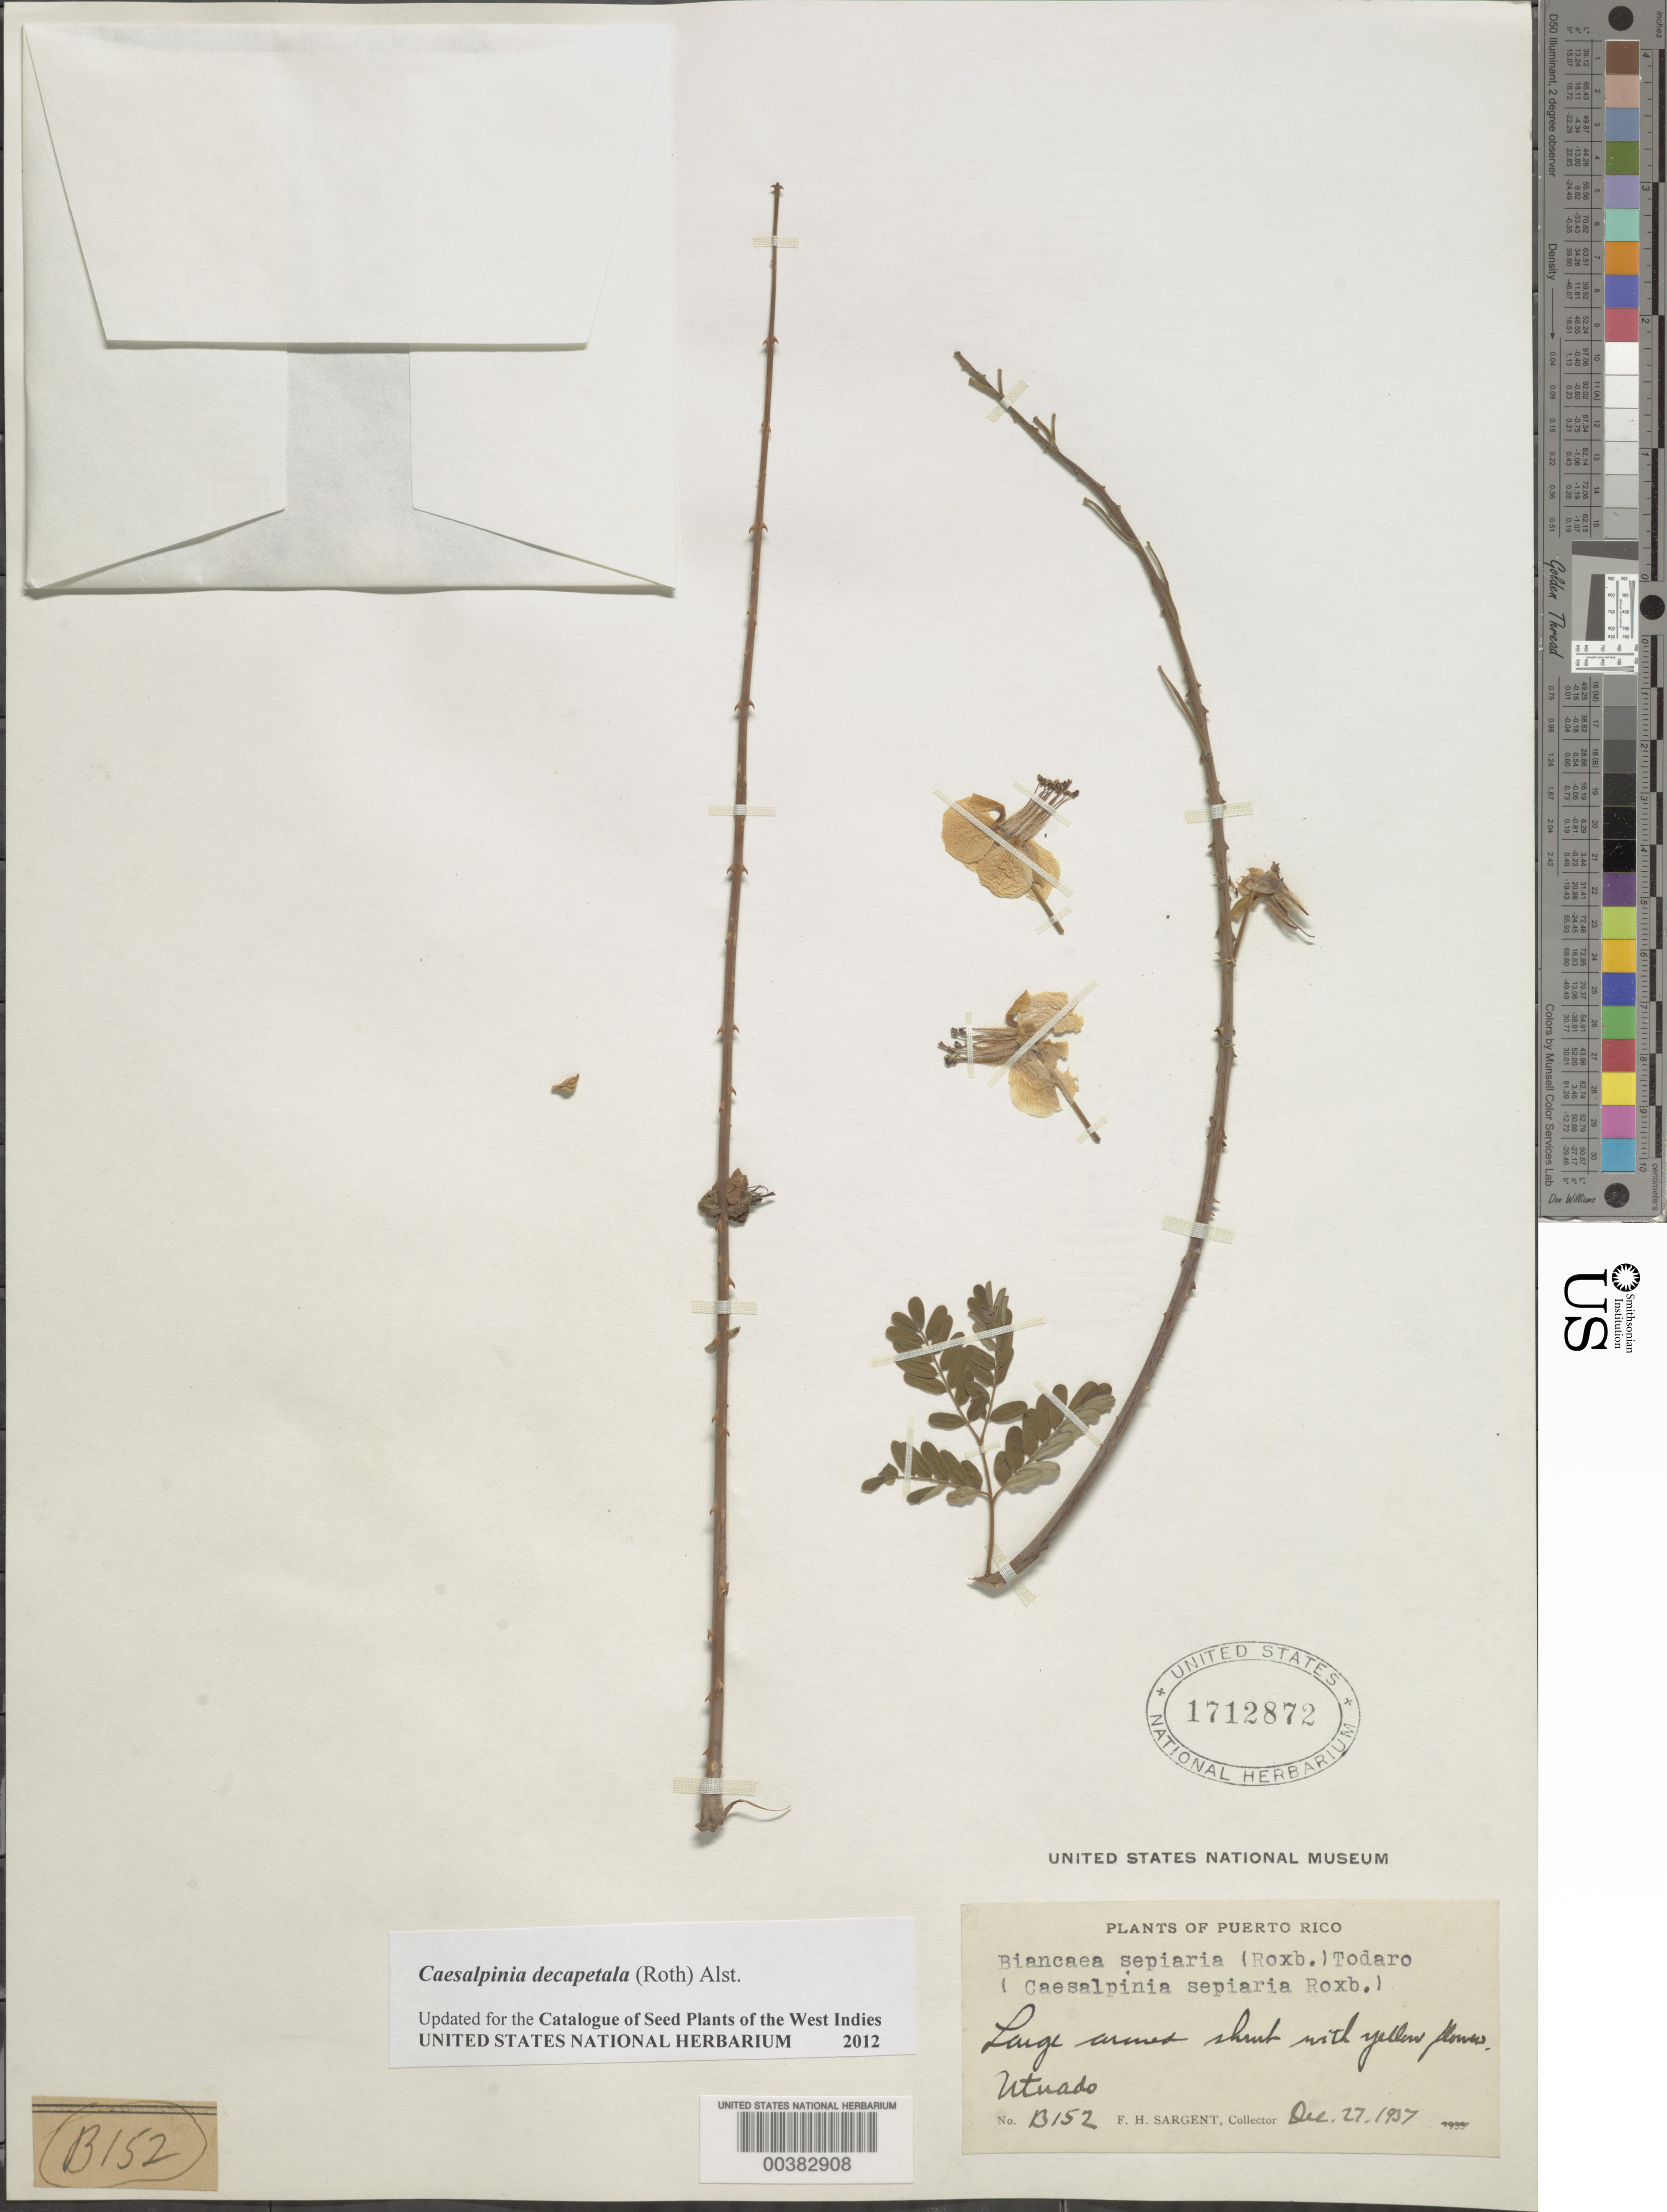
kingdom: Plantae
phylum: Tracheophyta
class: Magnoliopsida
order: Fabales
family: Fabaceae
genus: Biancaea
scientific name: Biancaea decapetala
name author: (Roth) O. Deg.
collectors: F. H. Sargent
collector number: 13152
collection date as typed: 27 Dec 1951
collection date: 1951-12-27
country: Puerto Rico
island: Greater Antilles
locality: Utuado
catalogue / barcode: US 1712872